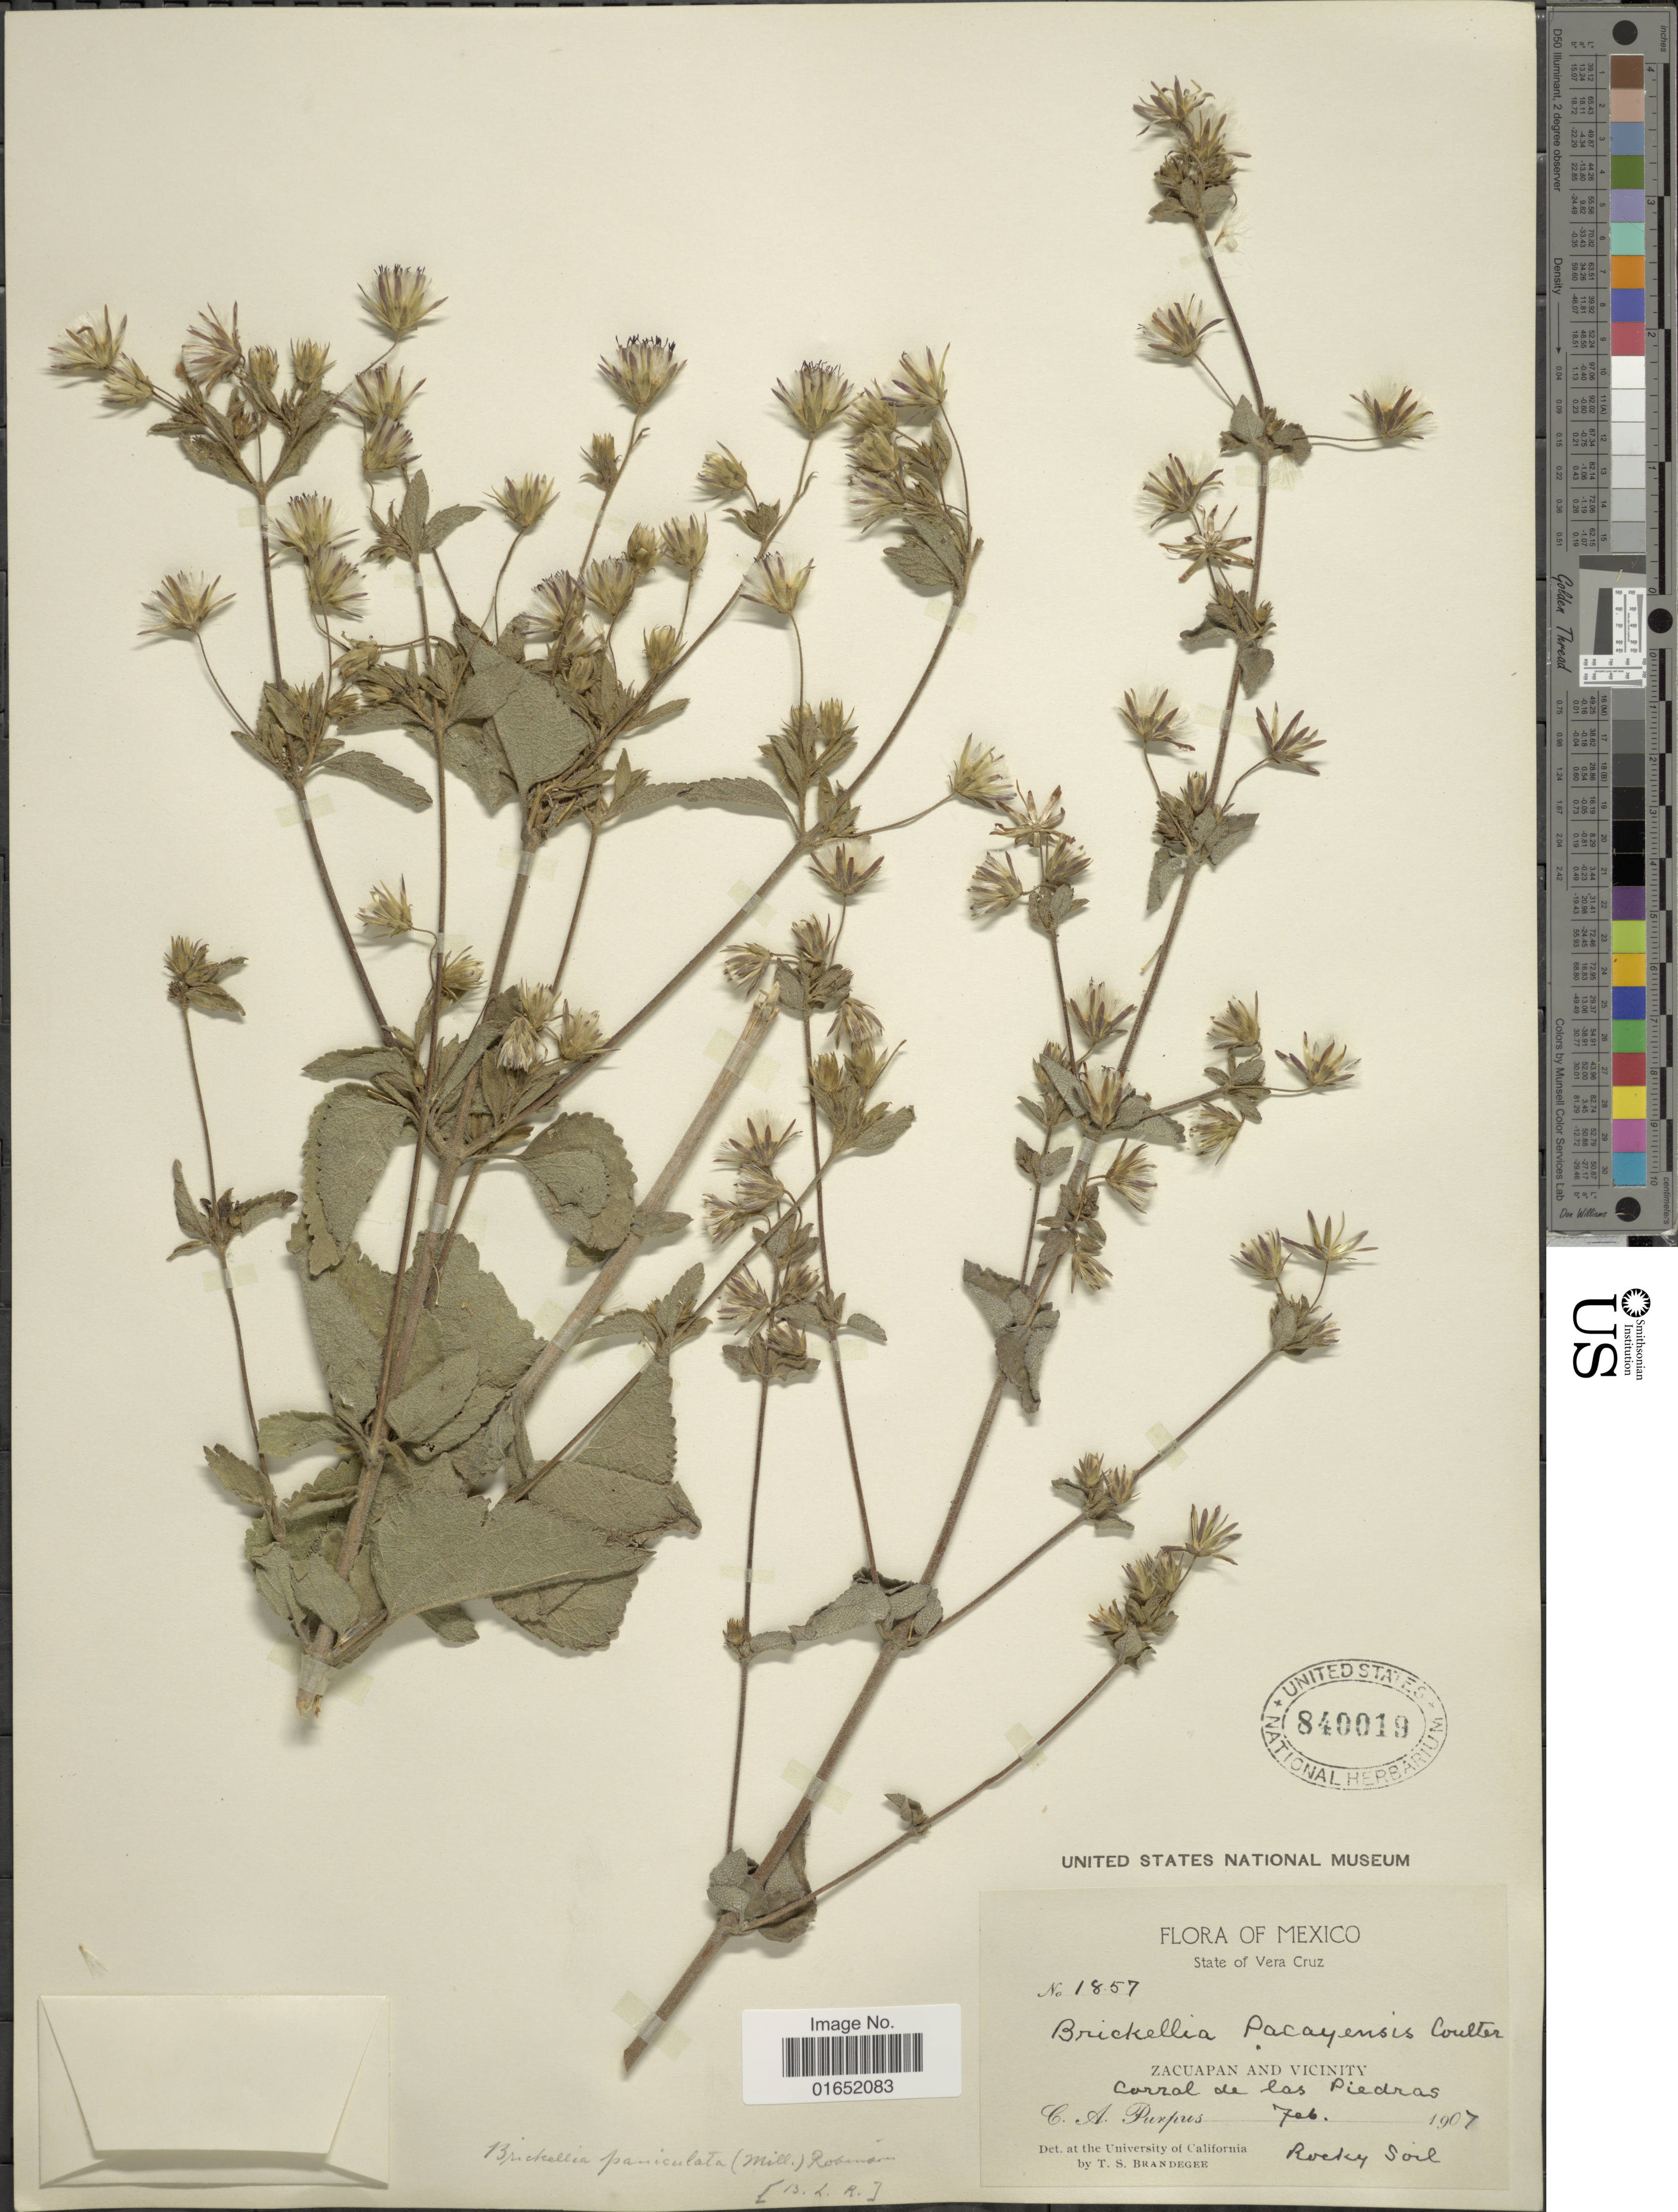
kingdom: Plantae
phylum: Tracheophyta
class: Magnoliopsida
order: Asterales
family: Asteraceae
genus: Brickellia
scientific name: Brickellia paniculata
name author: (Mill.) B.L. Rob.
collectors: C. A. Purpus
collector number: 1857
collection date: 1907-02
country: Mexico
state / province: Veracruz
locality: State of Vera Cruz, Zacuapan and Vicinity, Corral de las Piedras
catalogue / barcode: US 840019